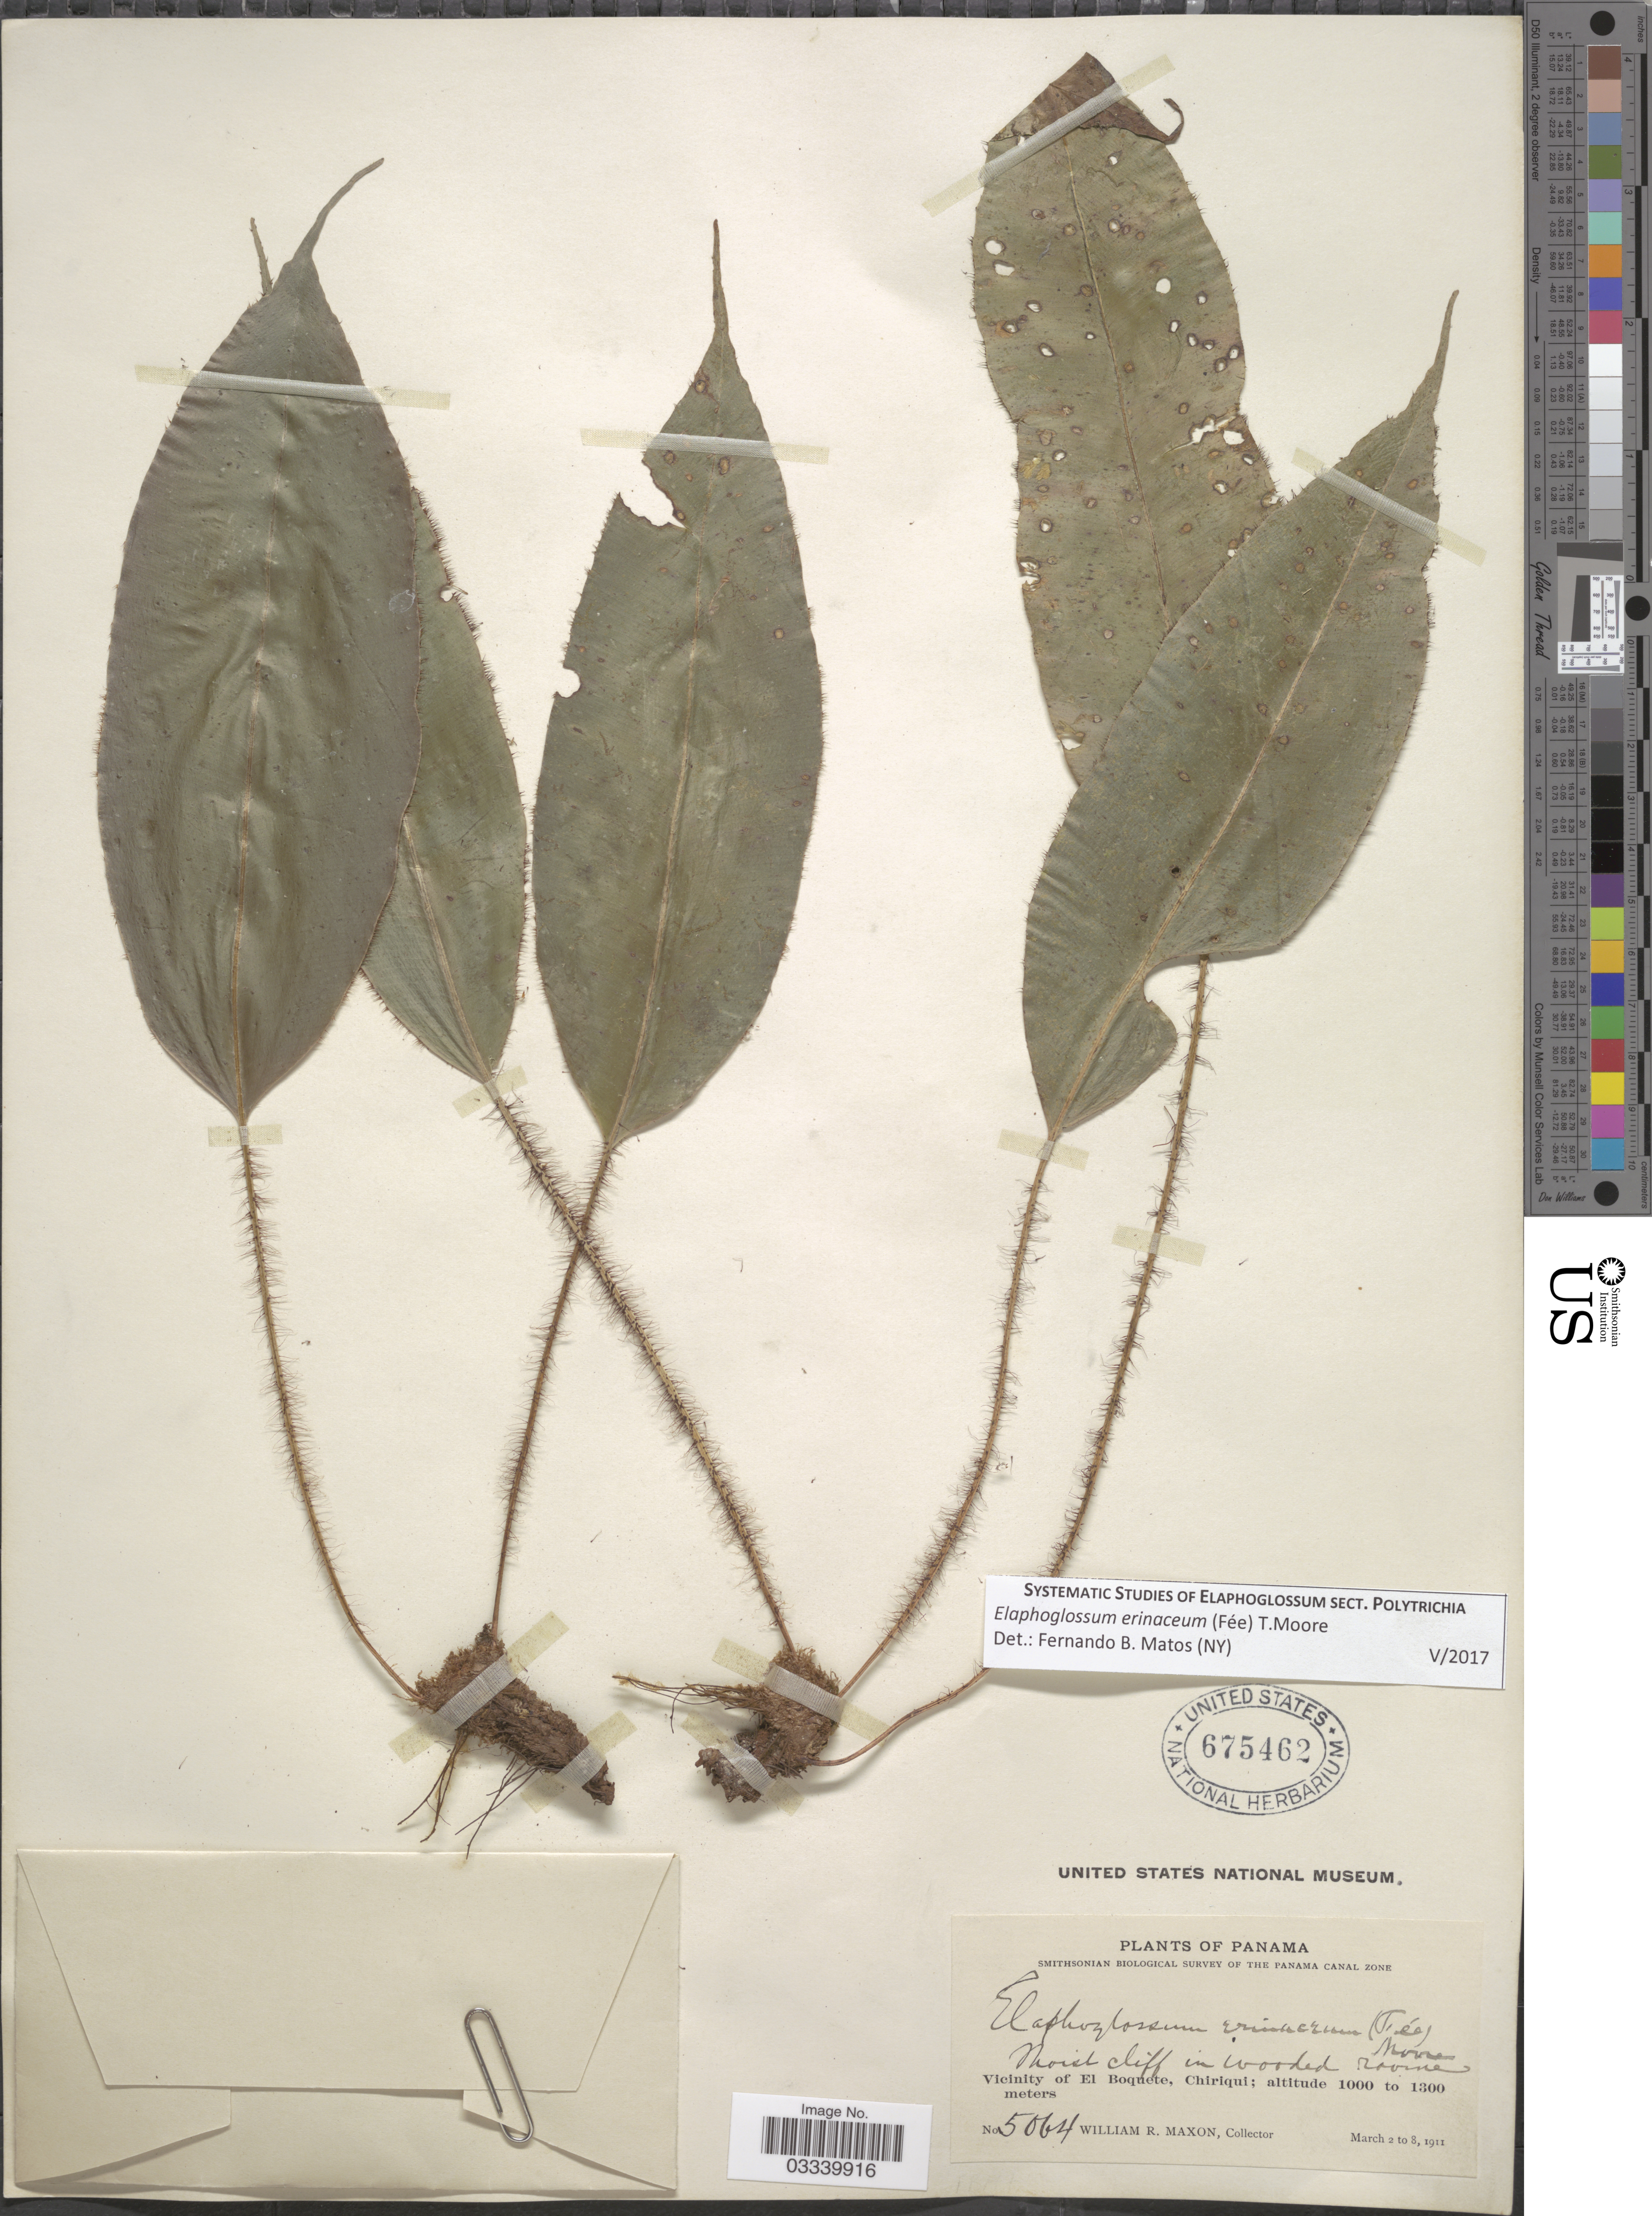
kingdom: Plantae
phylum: Tracheophyta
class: Polypodiopsida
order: Polypodiales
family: Dryopteridaceae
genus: Elaphoglossum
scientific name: Elaphoglossum erinaceum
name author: (Fée) T. Moore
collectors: W. R. Maxon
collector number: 5064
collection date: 1911-03-02/1911-03-08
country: Panama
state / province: Chiriqui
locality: Vicinity of El Boquete.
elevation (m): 1000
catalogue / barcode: US 675462